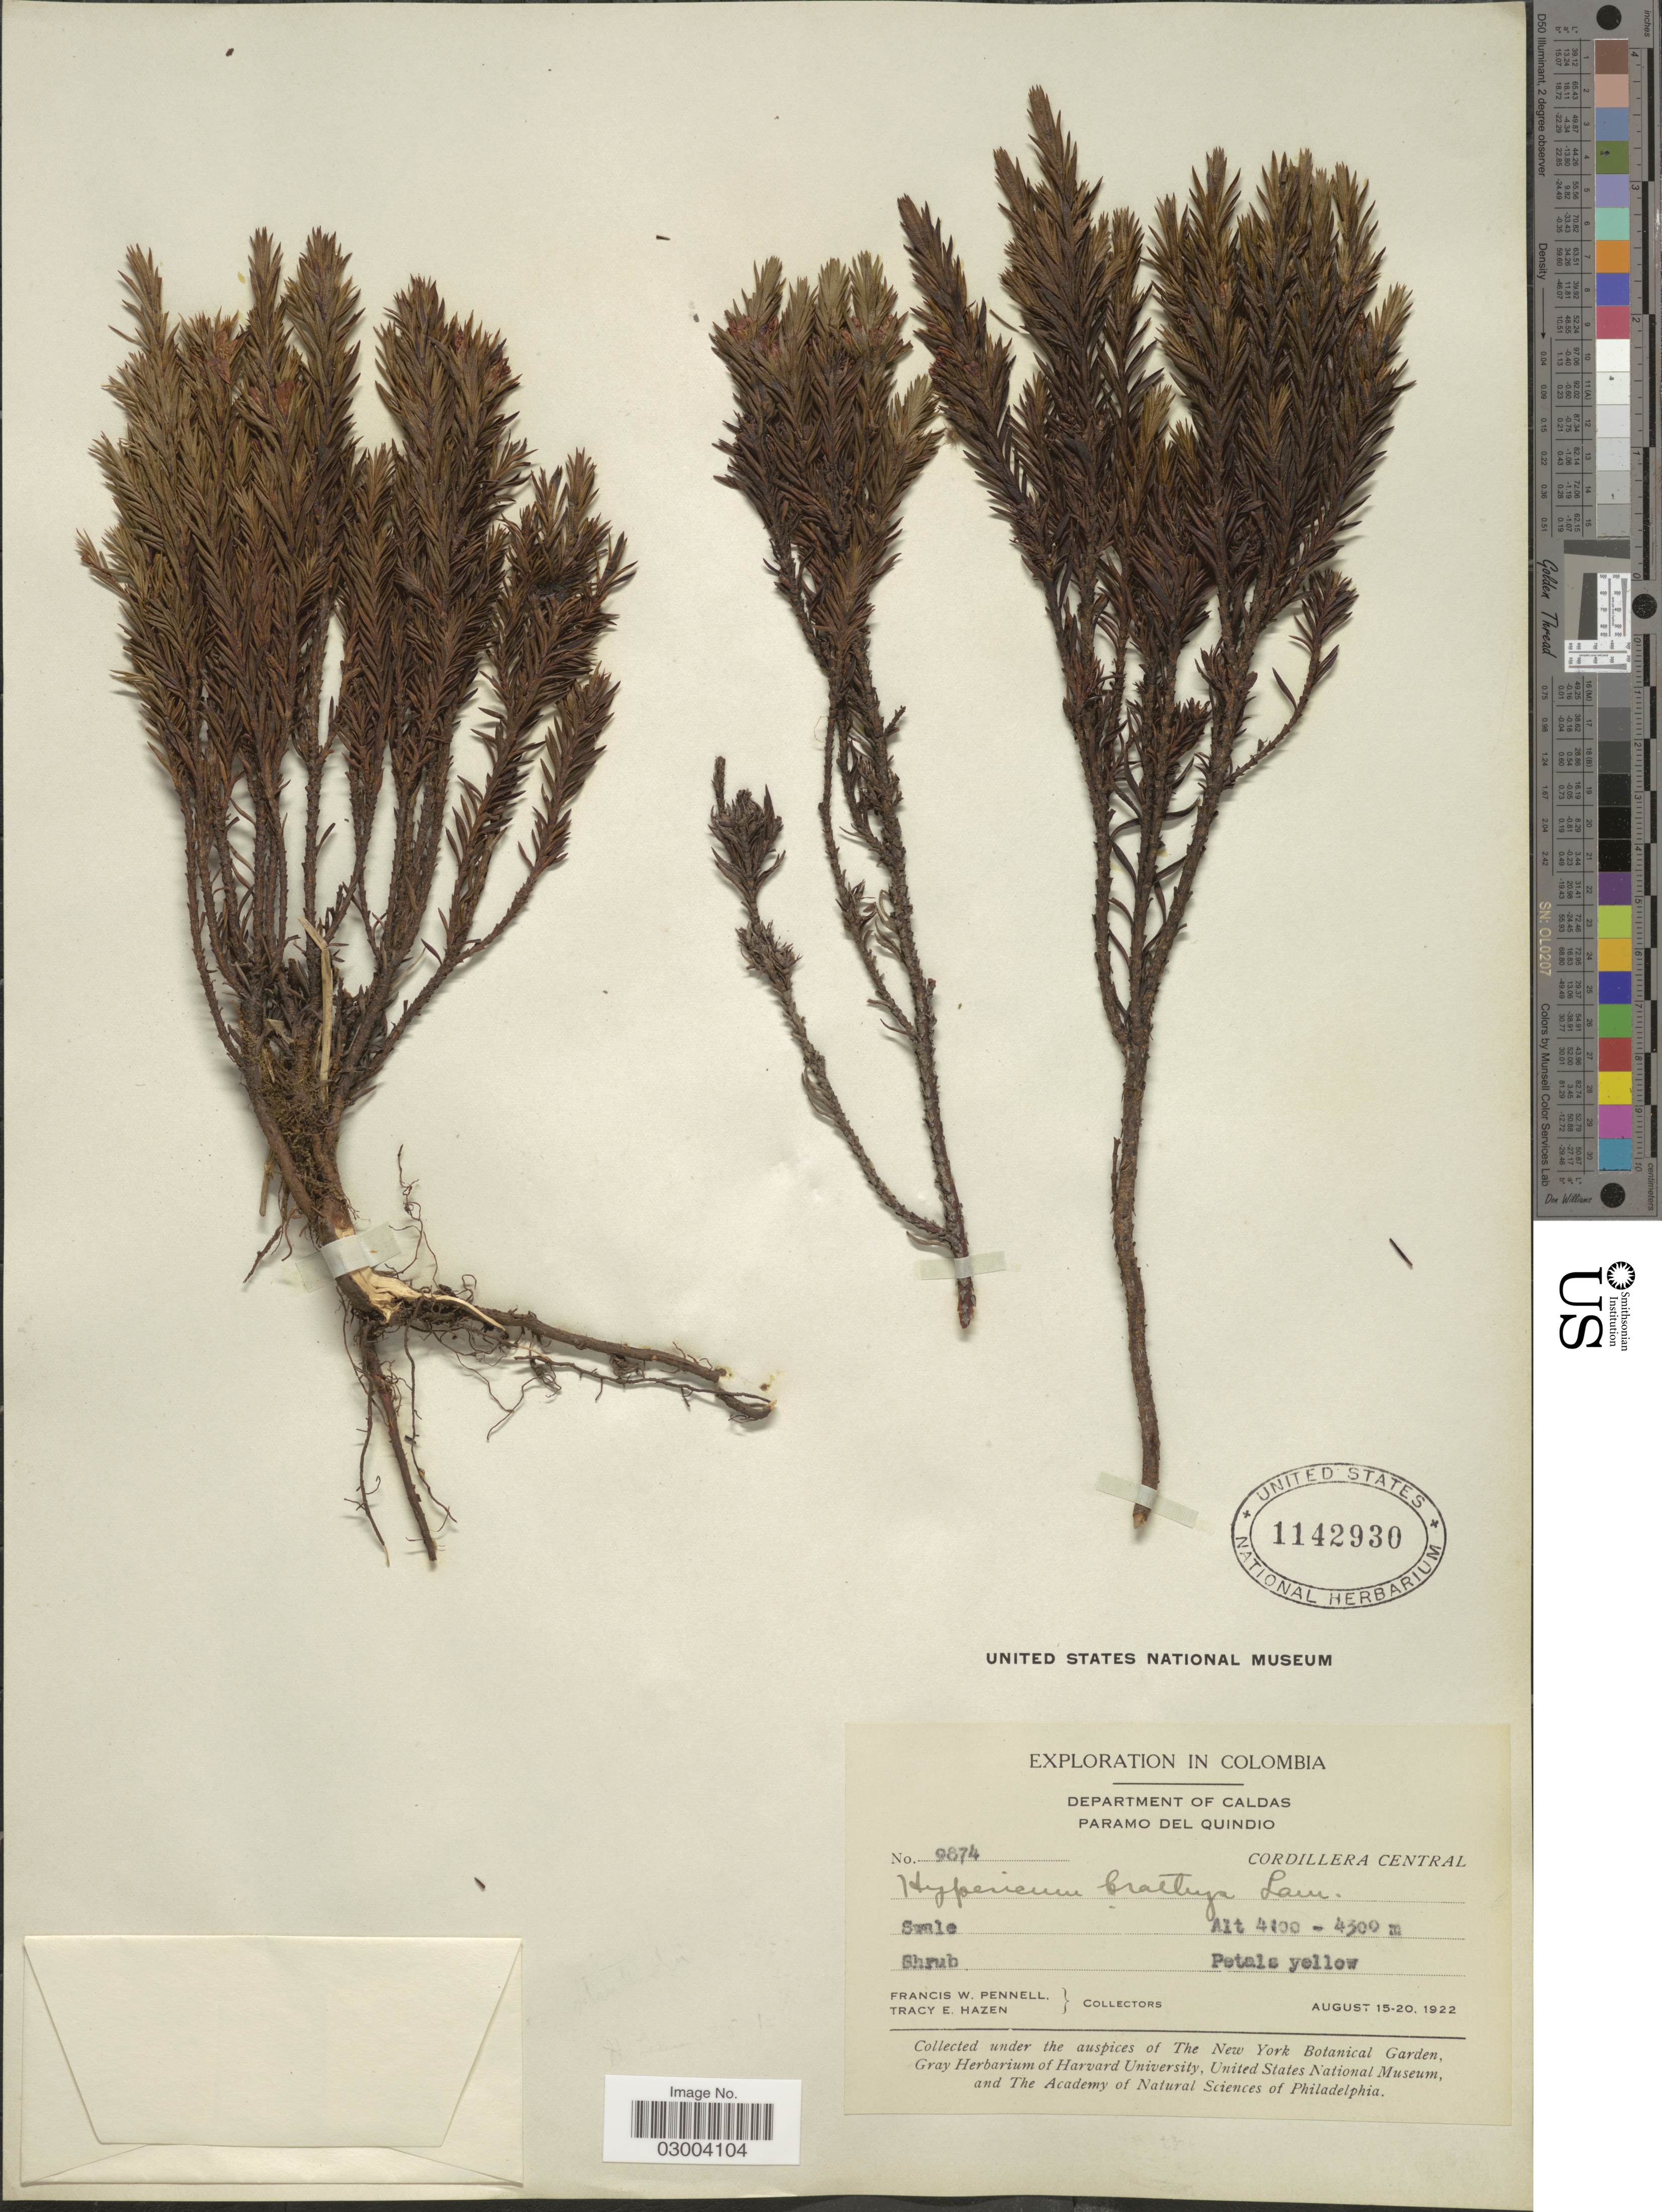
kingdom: Plantae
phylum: Tracheophyta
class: Magnoliopsida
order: Malpighiales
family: Hypericaceae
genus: Hypericum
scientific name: Hypericum pseudobrathys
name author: Turcz.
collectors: F. W. Pennell & T. E. Hazen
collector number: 9874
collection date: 1922-08-15/1922-08-20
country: Colombia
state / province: Caldas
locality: Department of Caldas, Paramo del Quindio, Cordillera Central.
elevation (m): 4100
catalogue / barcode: US 1142930